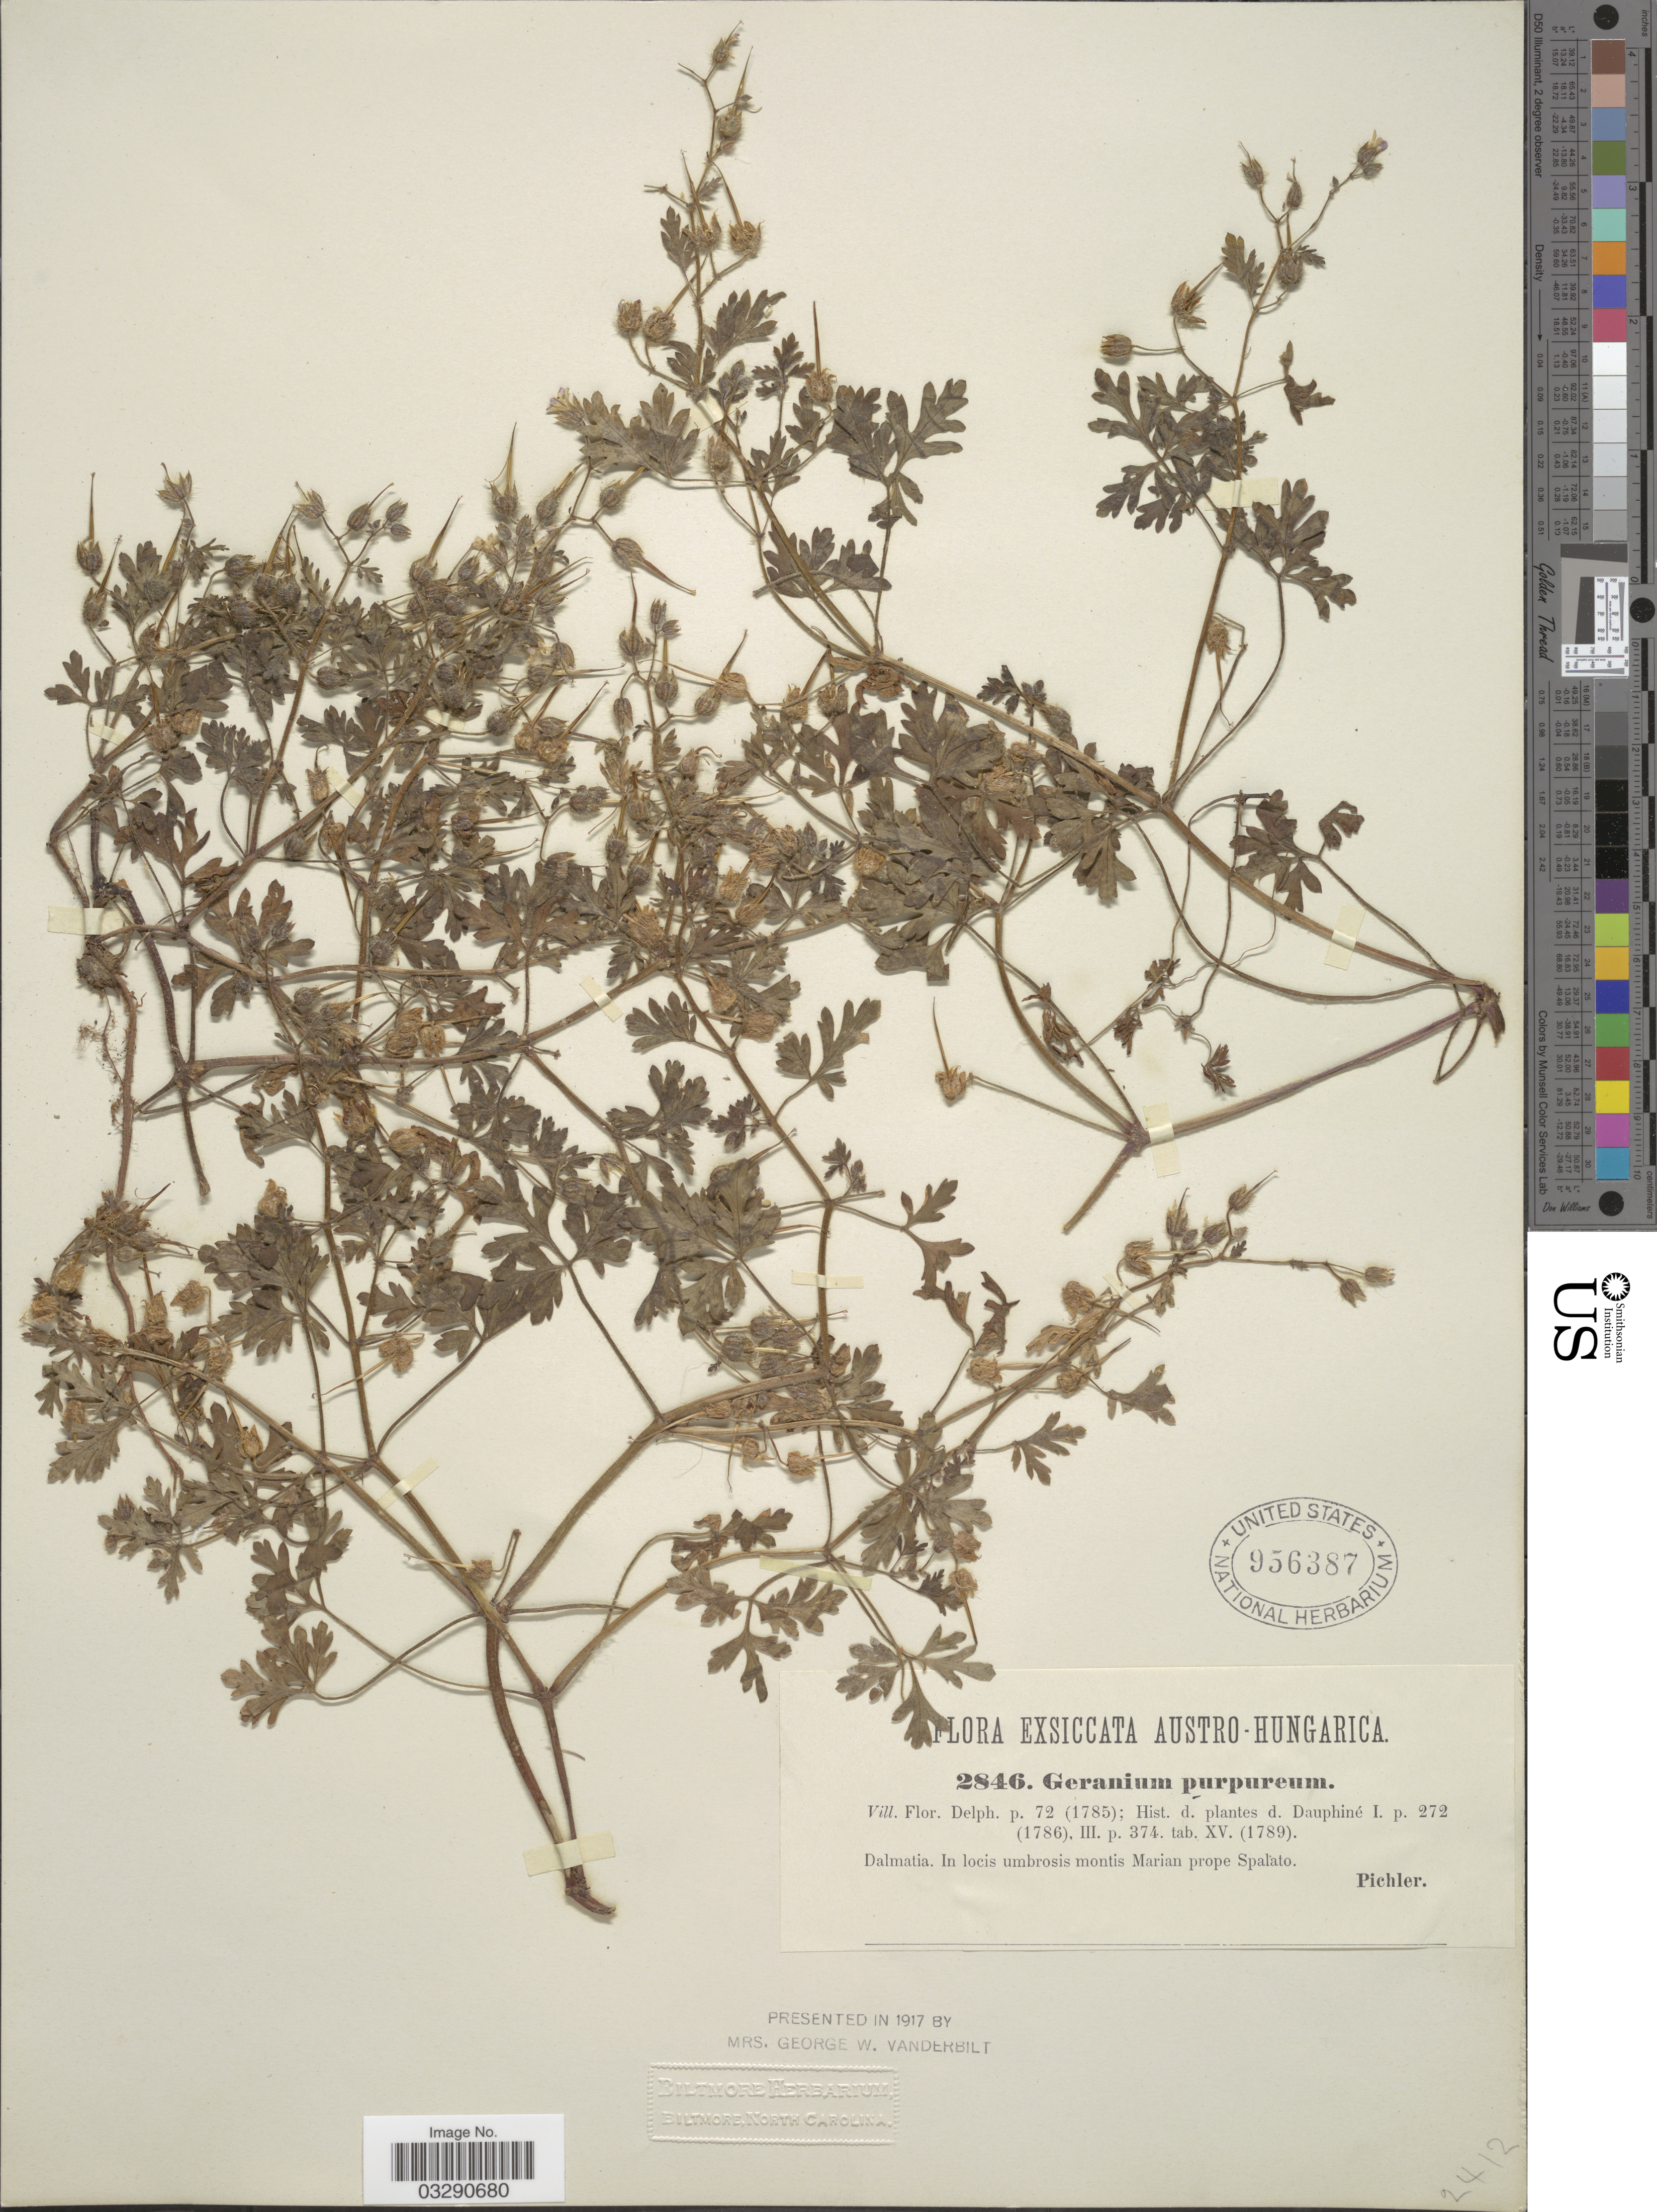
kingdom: Plantae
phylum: Tracheophyta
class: Magnoliopsida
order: Geraniales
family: Geraniaceae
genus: Geranium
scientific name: Geranium purpureum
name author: Vill.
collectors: Pichler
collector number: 2846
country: Croatia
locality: Austro-Hungarica. Dalmatia. In locis umbrosis montis Marian prope Spalato.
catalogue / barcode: US 956387